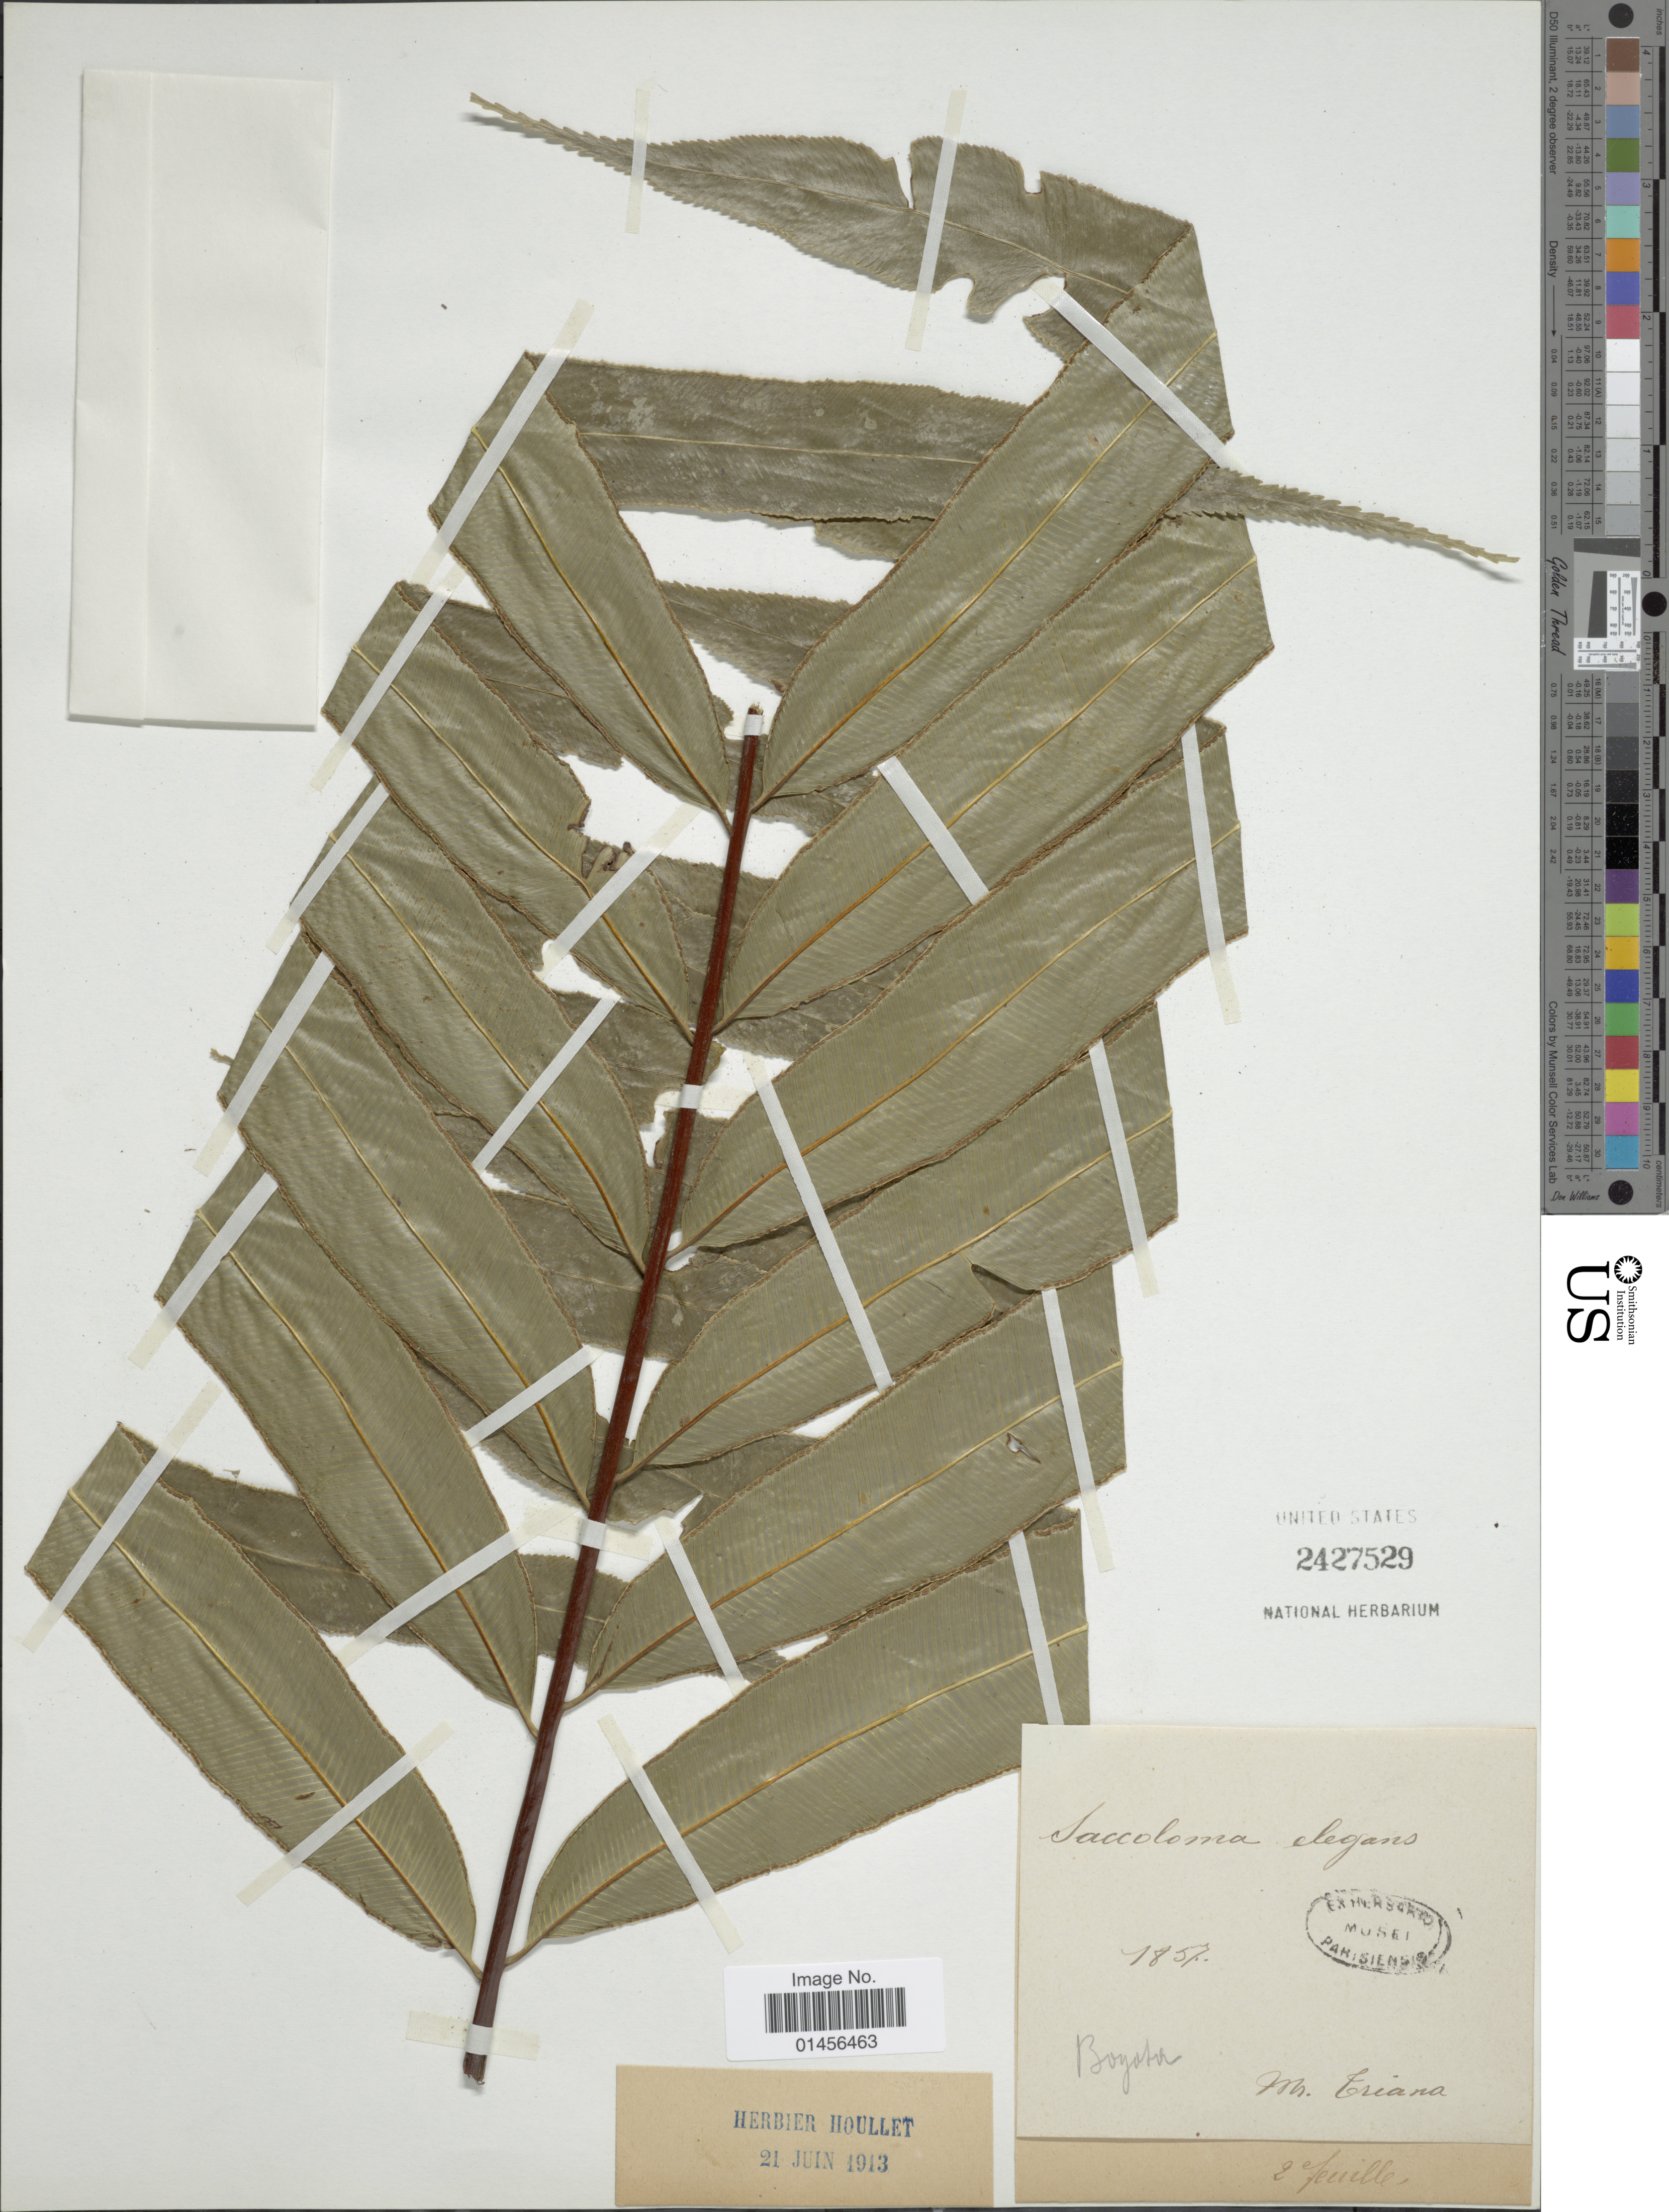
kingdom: Plantae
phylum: Tracheophyta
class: Polypodiopsida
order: Polypodiales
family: Saccolomataceae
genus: Saccoloma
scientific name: Saccoloma elegans subsp. chartaceum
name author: Cremers & K.U. Kramer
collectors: Triana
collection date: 1857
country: Colombia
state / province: Bogota D.C.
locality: Bogota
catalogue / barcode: US 2427529